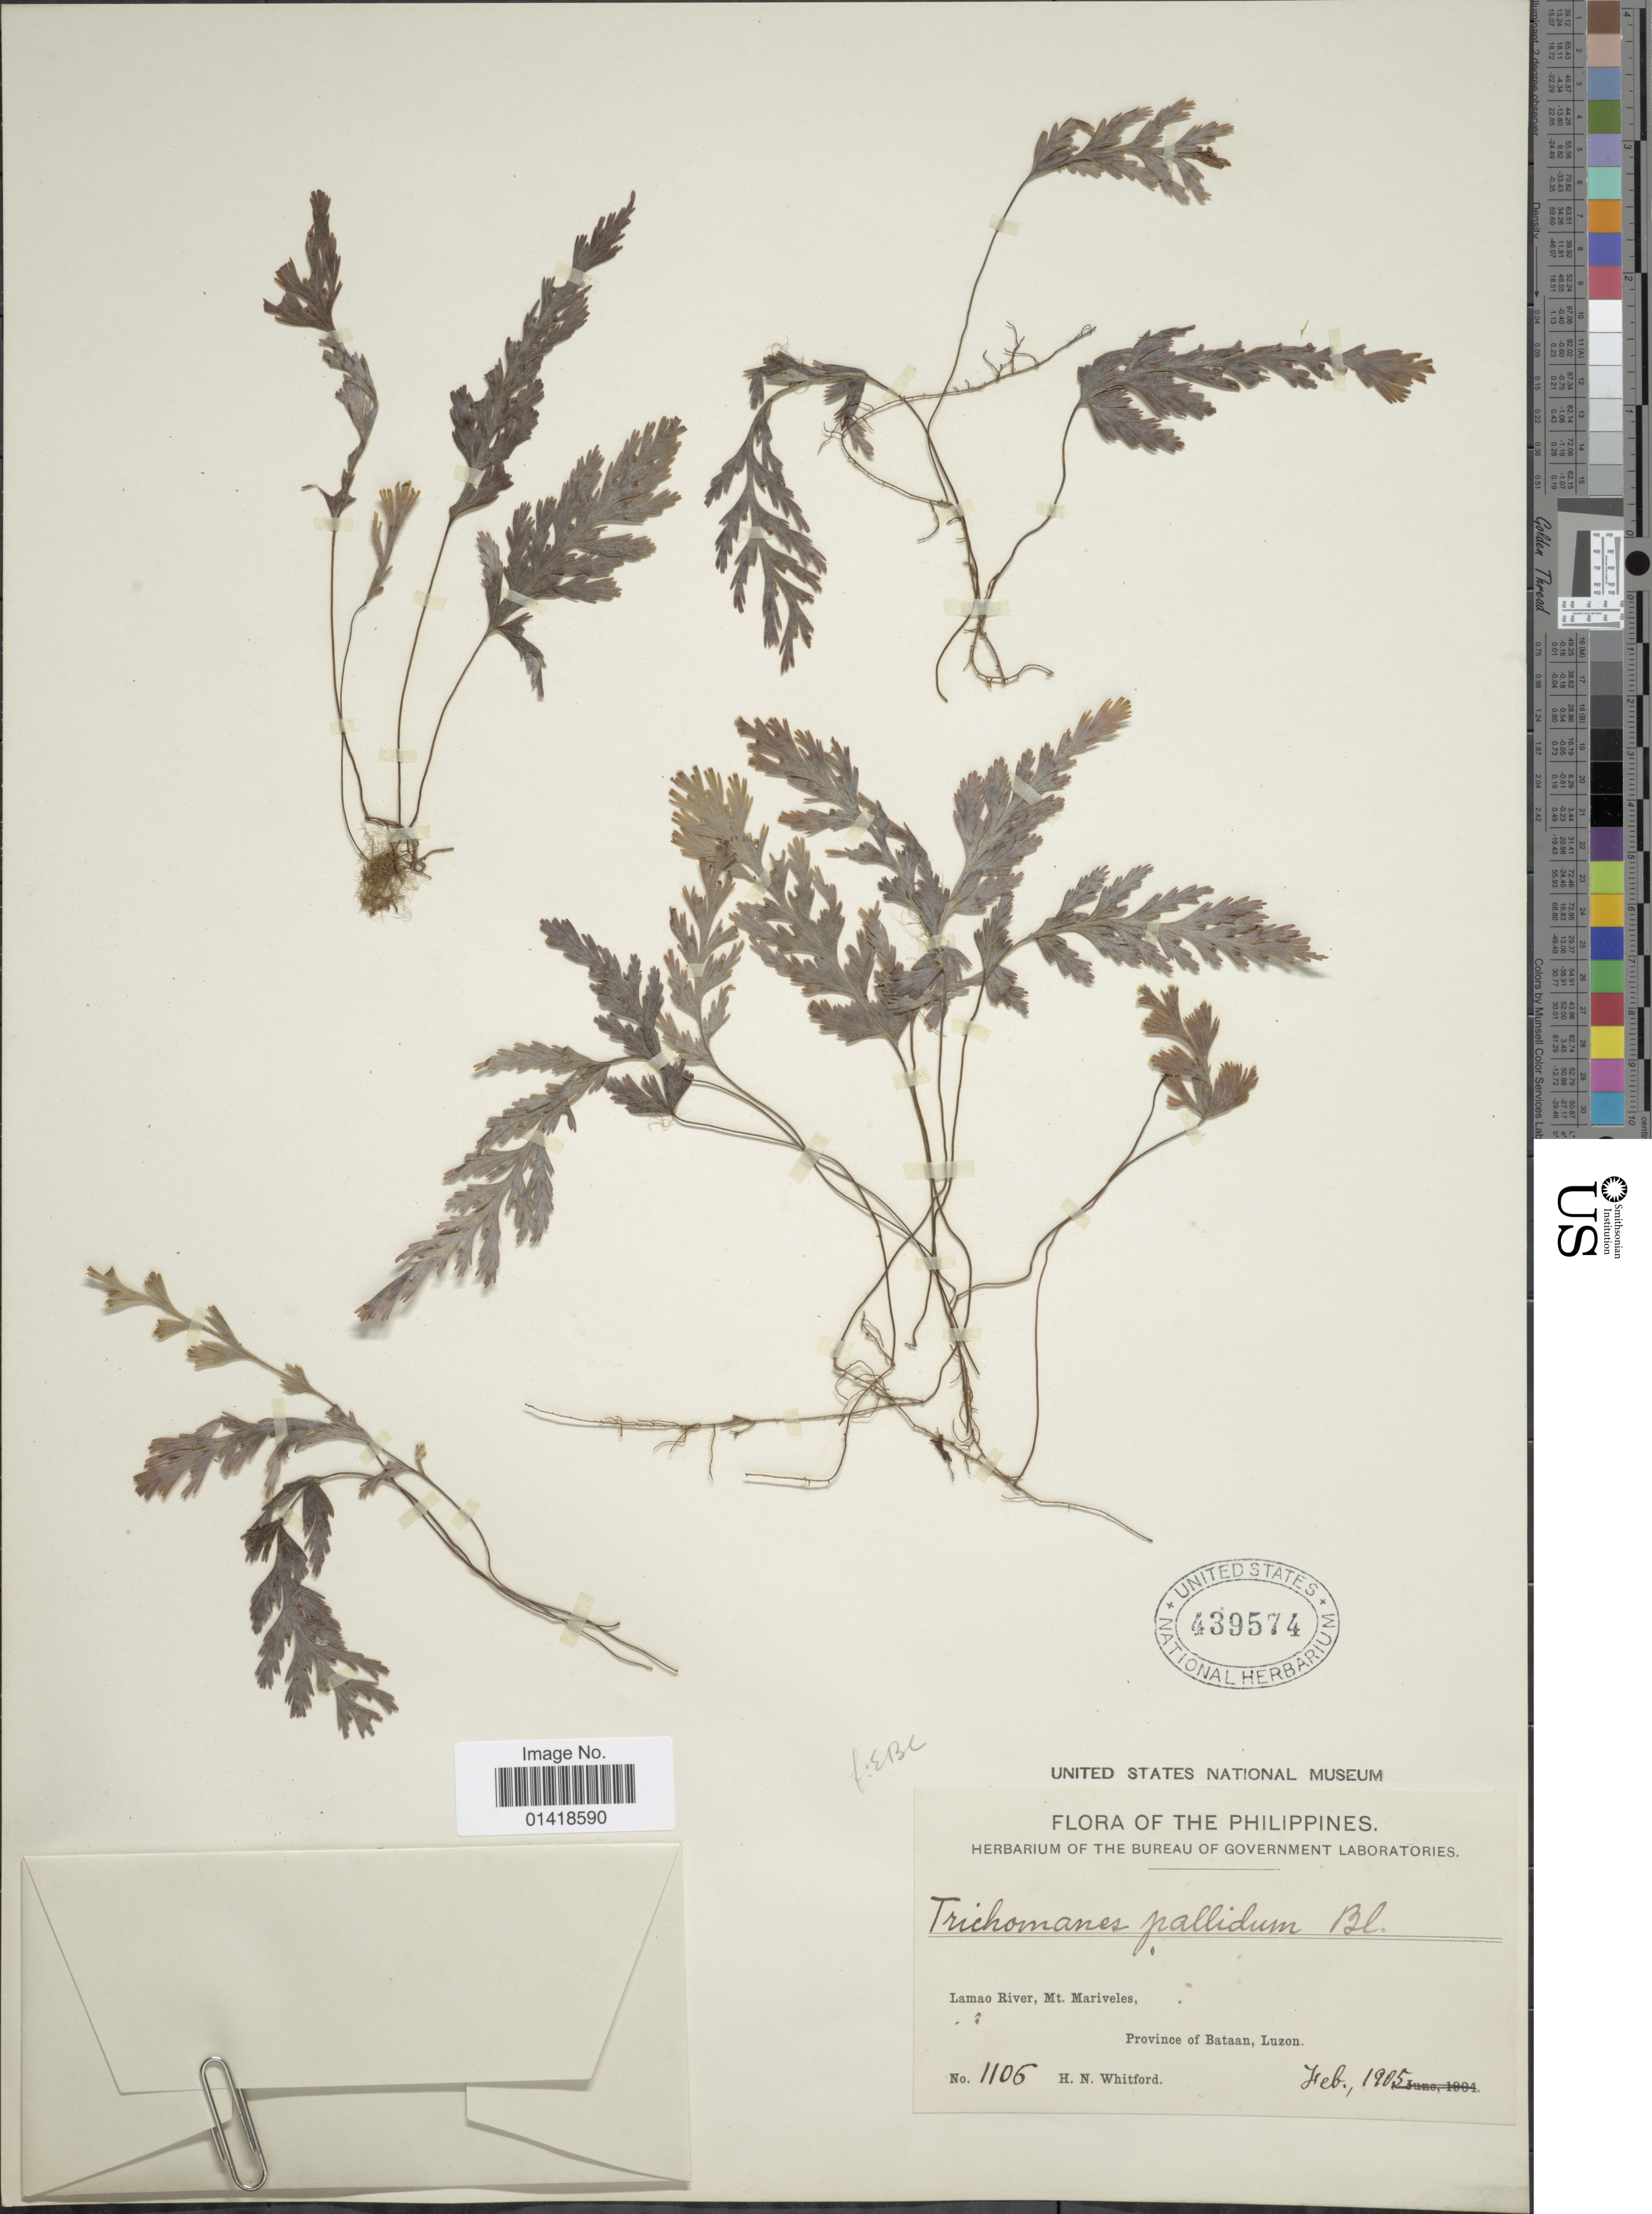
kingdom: Plantae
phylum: Tracheophyta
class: Polypodiopsida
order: Hymenophyllales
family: Hymenophyllaceae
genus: Hymenophyllum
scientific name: Hymenophyllum pallidum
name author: (Blume) Ebihara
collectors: H. N. Whitford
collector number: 1106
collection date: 1905-02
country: Philippines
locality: The Philippines. Lamao River, Mt. Mariveles. Province of Bataan. Luzon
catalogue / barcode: US 439574